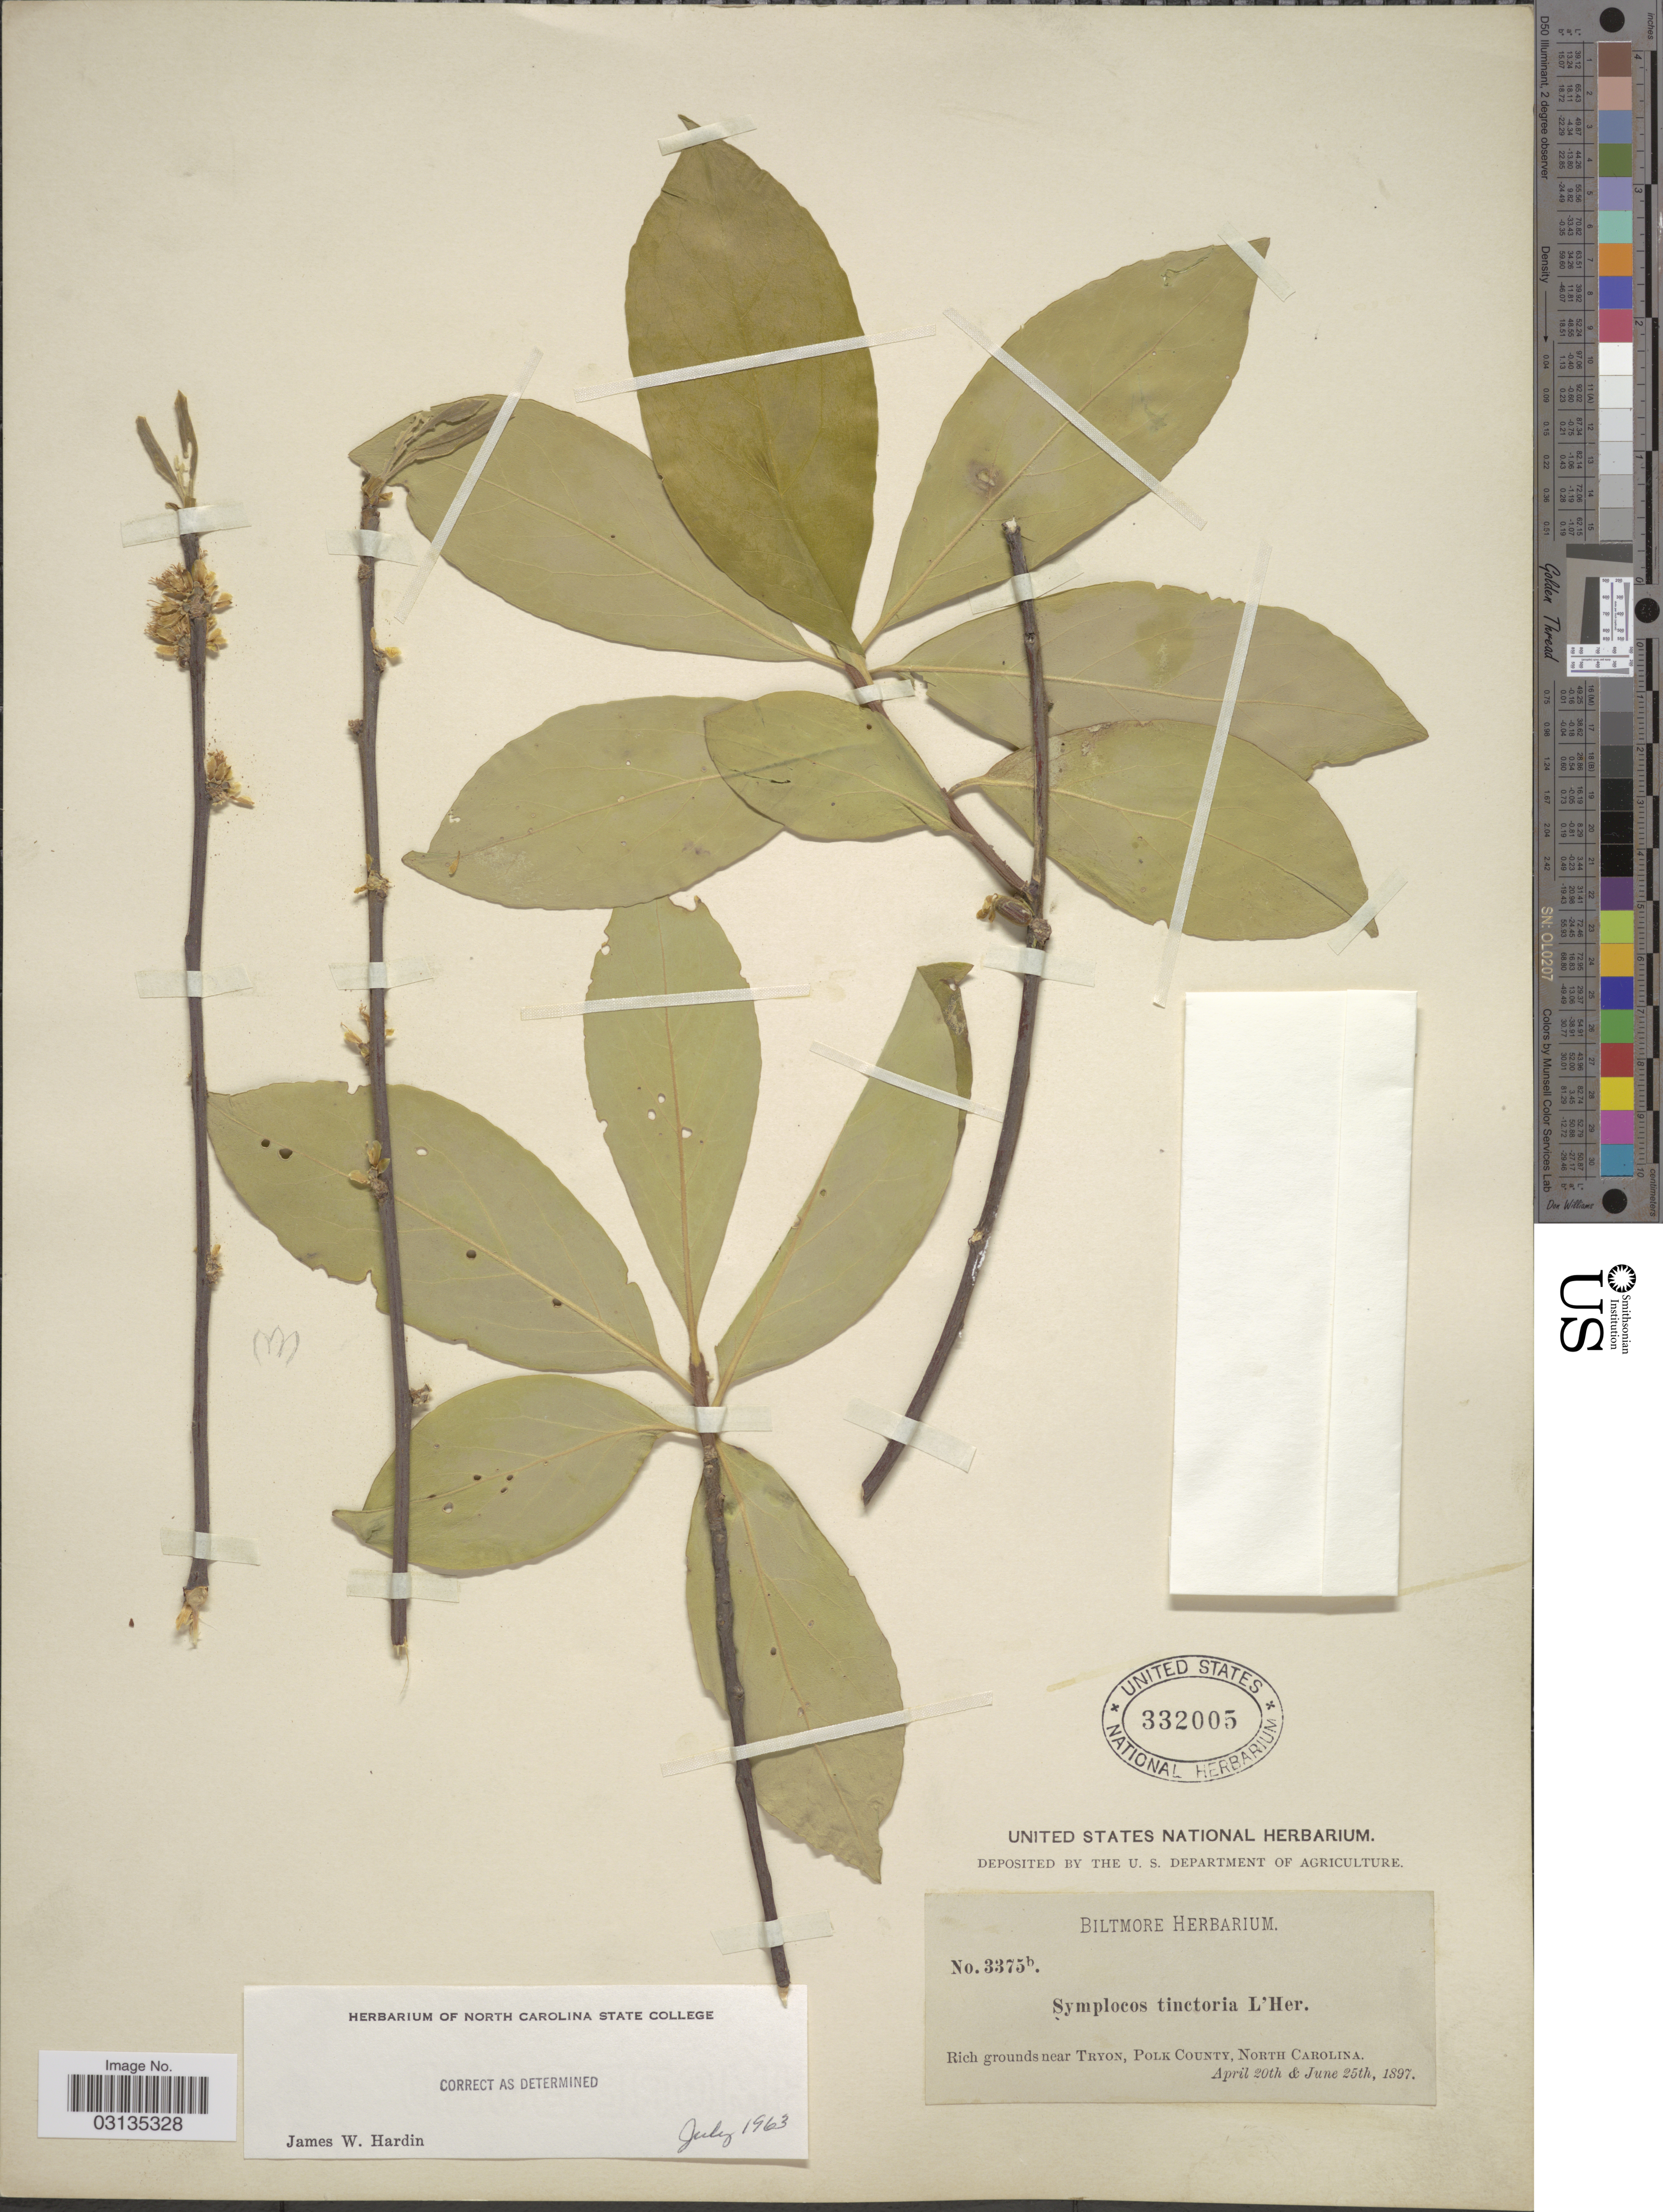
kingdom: Plantae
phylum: Tracheophyta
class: Magnoliopsida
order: Ericales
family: Symplocaceae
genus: Symplocos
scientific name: Symplocos tinctoria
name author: (L.) L'Hér.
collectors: ex herb. Biltmore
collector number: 3375b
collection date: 1897-04-20/1897-06-25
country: United States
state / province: North Carolina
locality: Rich grounds near Tryon, Polk County.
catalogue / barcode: US 332005